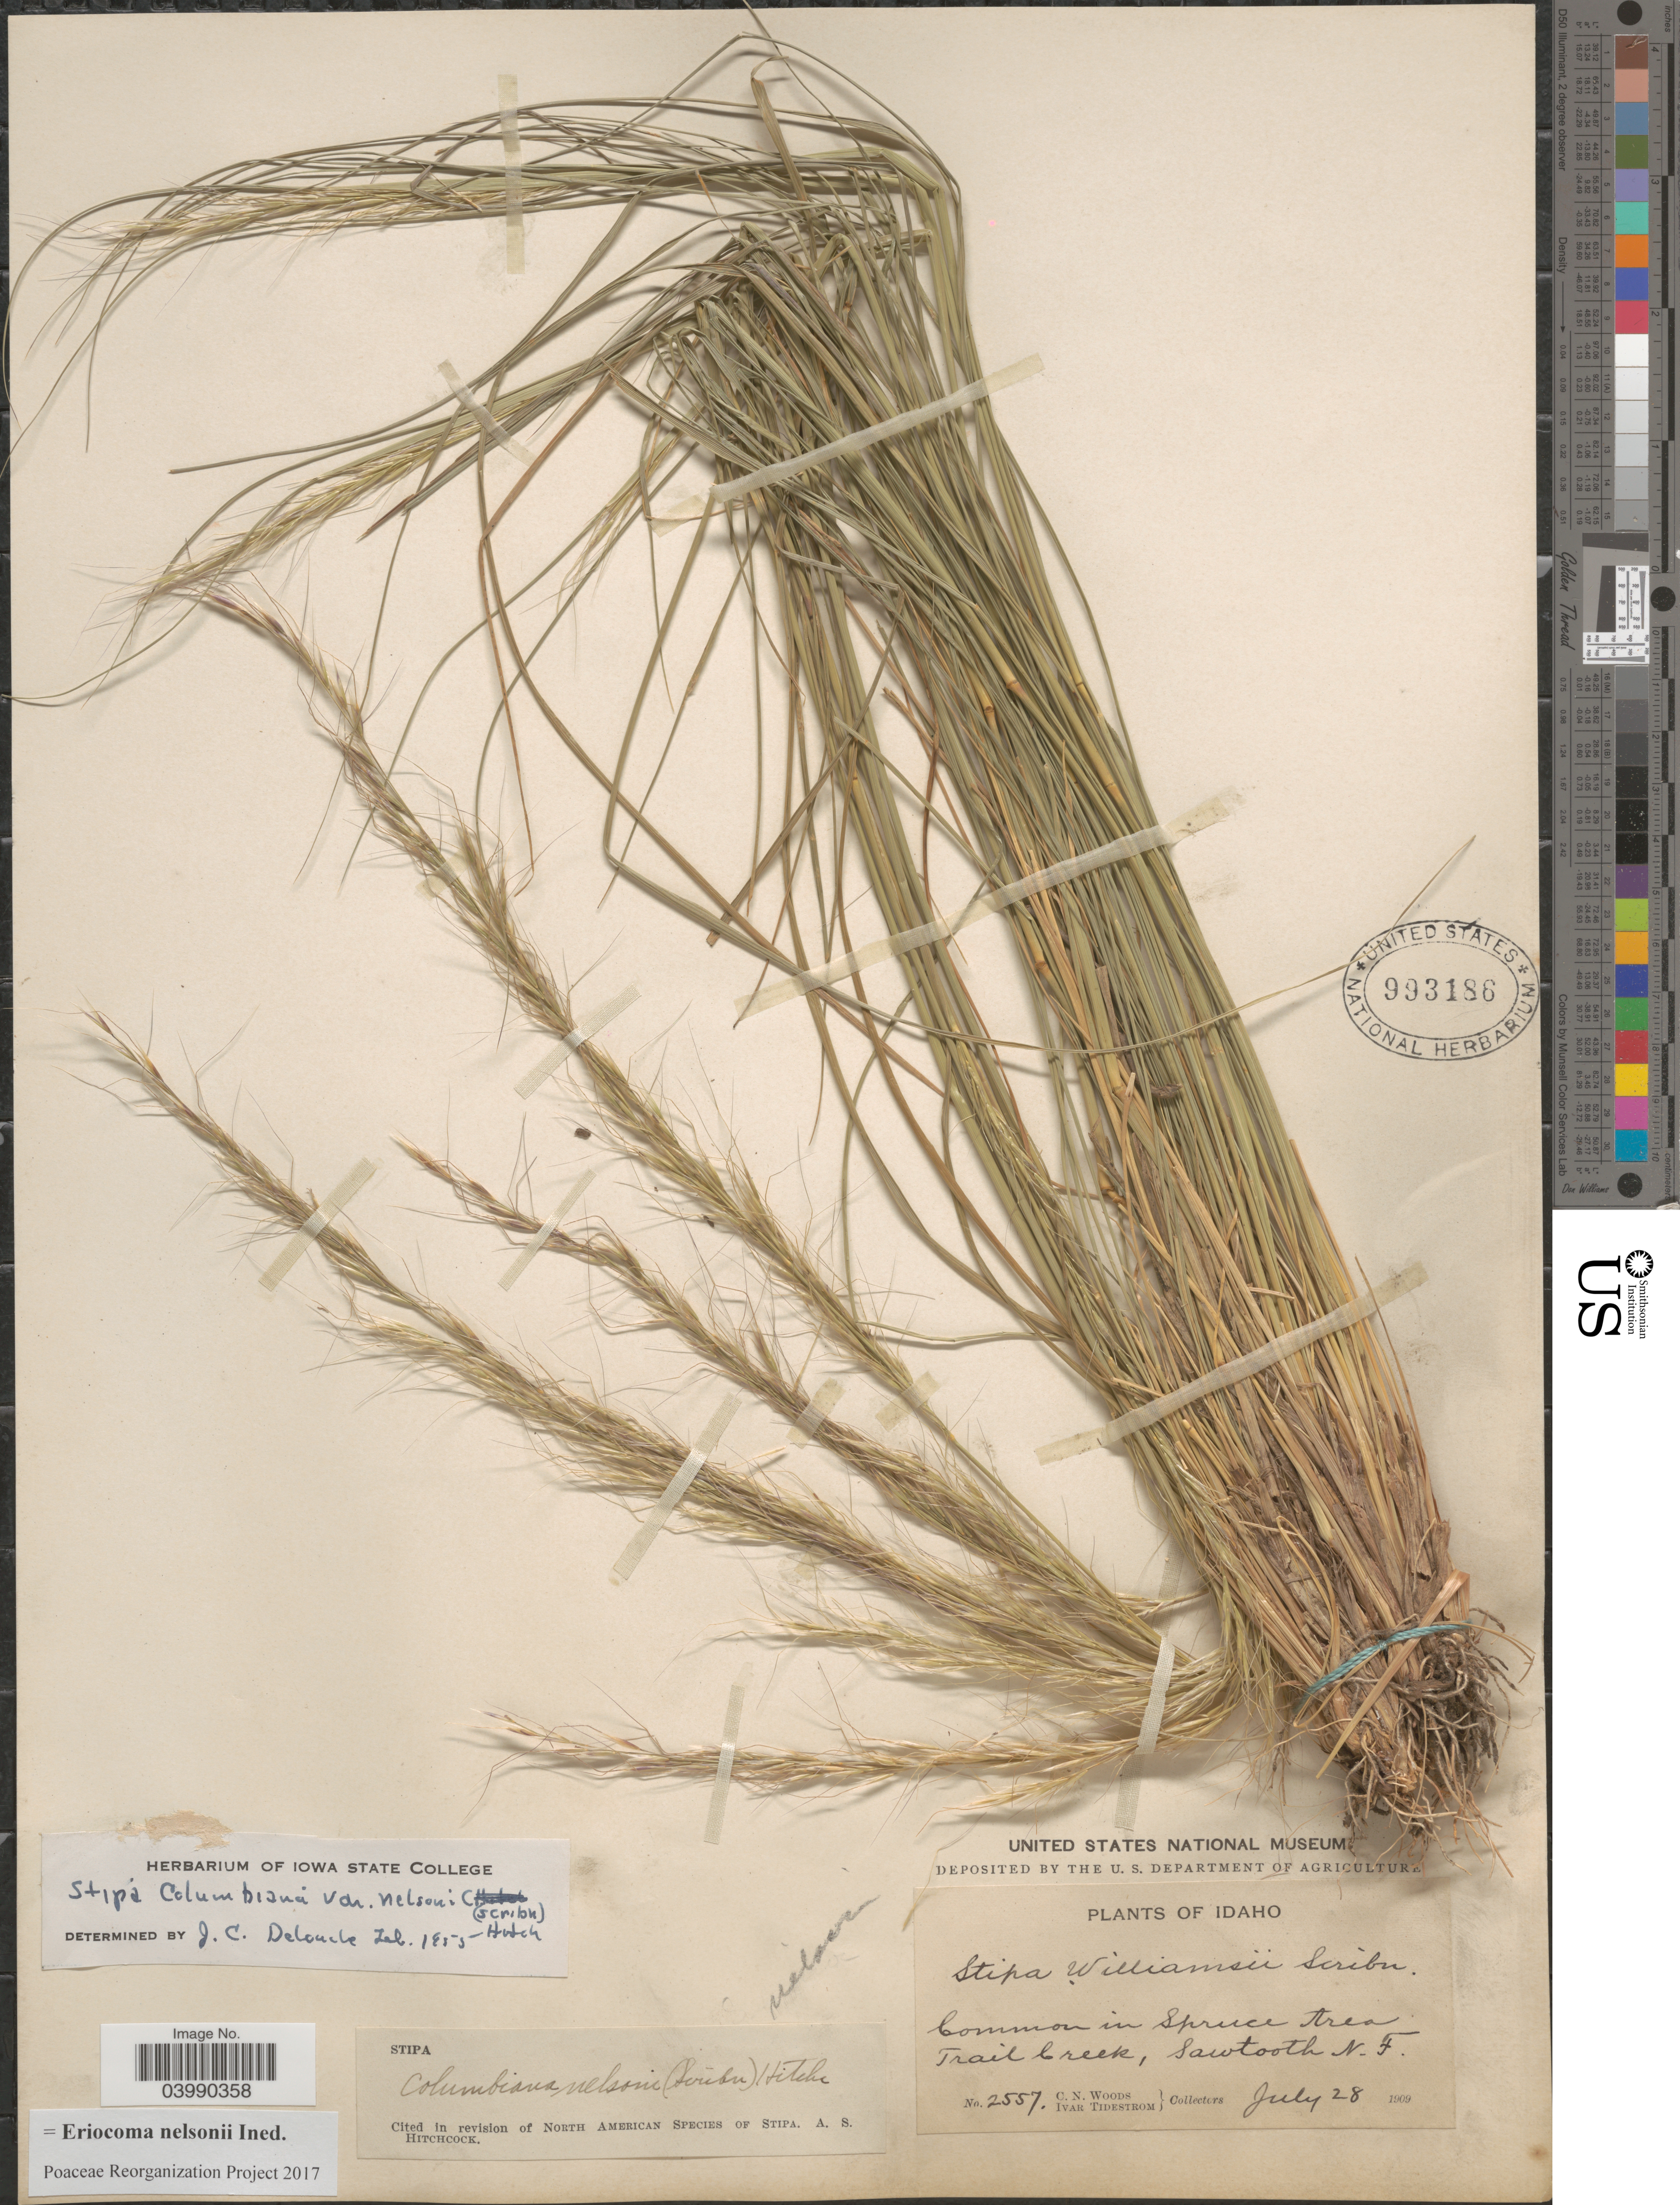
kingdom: Plantae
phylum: Tracheophyta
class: Liliopsida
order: Poales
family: Poaceae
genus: Eriocoma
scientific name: Eriocoma nelsonii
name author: (Scribn.) Romasch.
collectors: C. Woods & I. F. Tidestrom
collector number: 2557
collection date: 1909-07-28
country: United States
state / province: Idaho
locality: In Spruce Area Trail Creek, Sawtooth N.F.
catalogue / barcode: US 993186